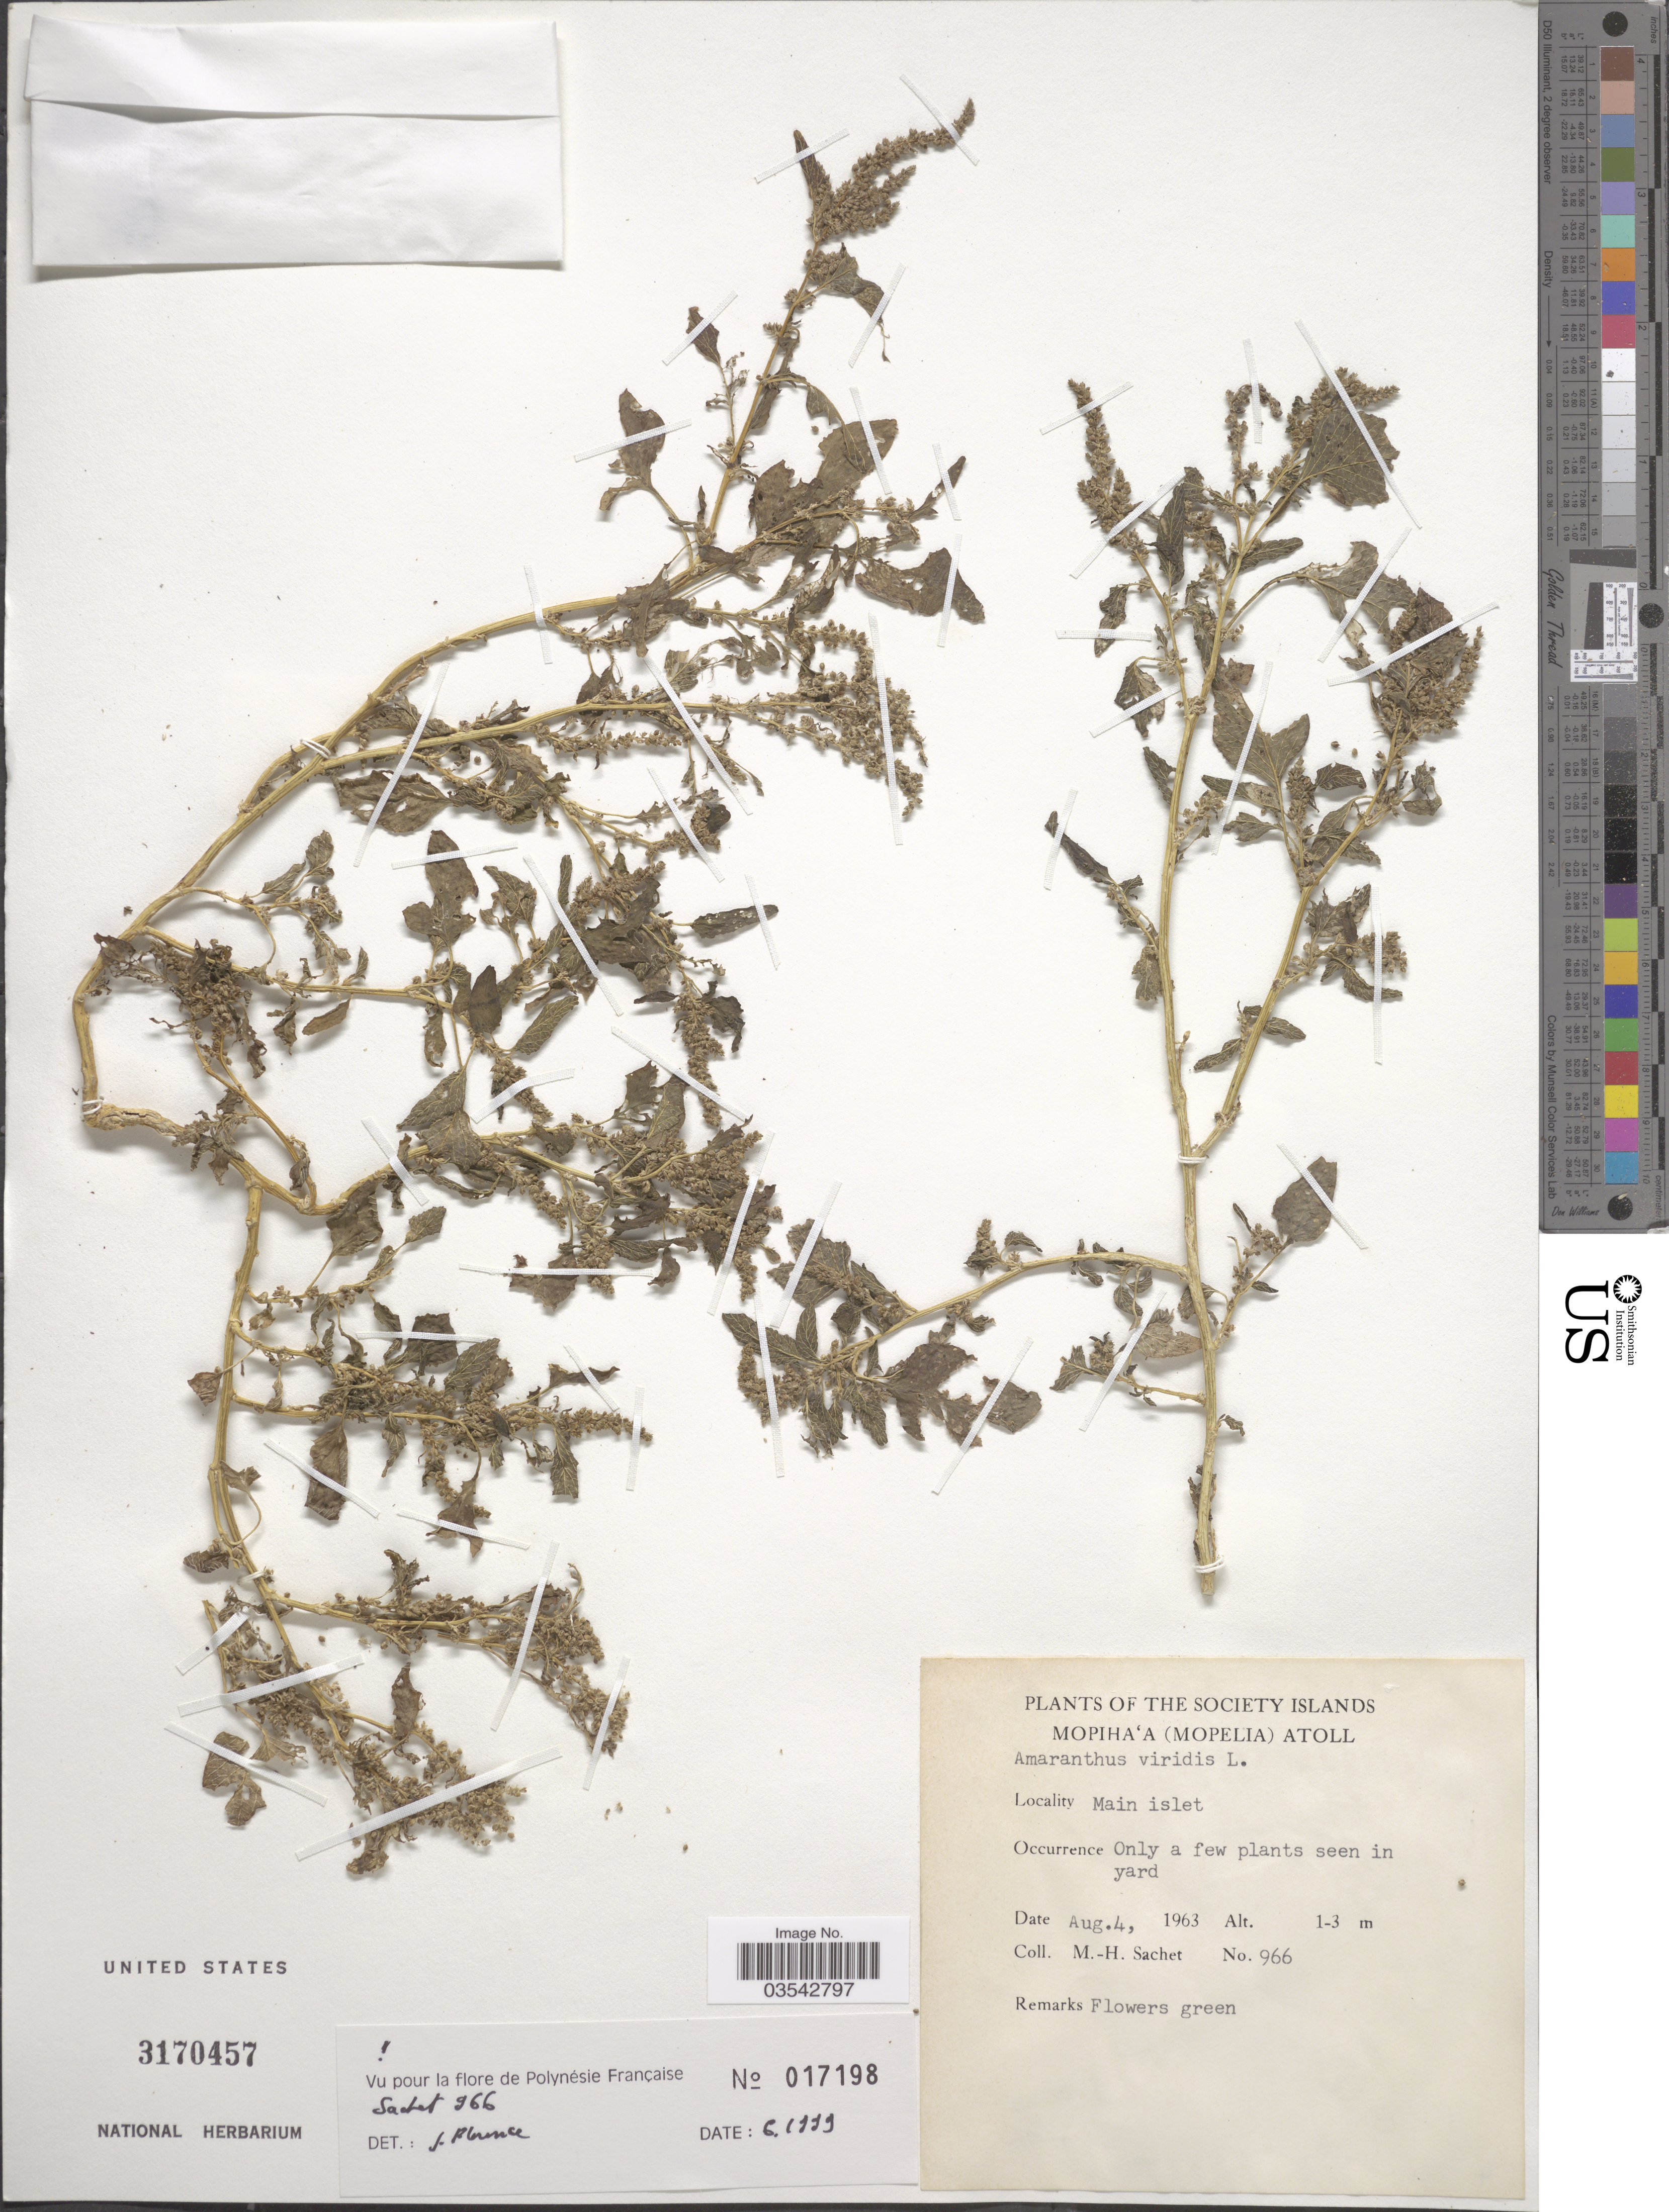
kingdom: Plantae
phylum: Tracheophyta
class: Magnoliopsida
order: Caryophyllales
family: Amaranthaceae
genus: Amaranthus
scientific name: Amaranthus viridis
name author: L.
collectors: M.-H. Sachet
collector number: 966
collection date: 1963-08-04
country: French Polynesia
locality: The Society Islands. Mopiha'a (Mopelia) Atoll. Main islet.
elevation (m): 1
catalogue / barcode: US 3170457